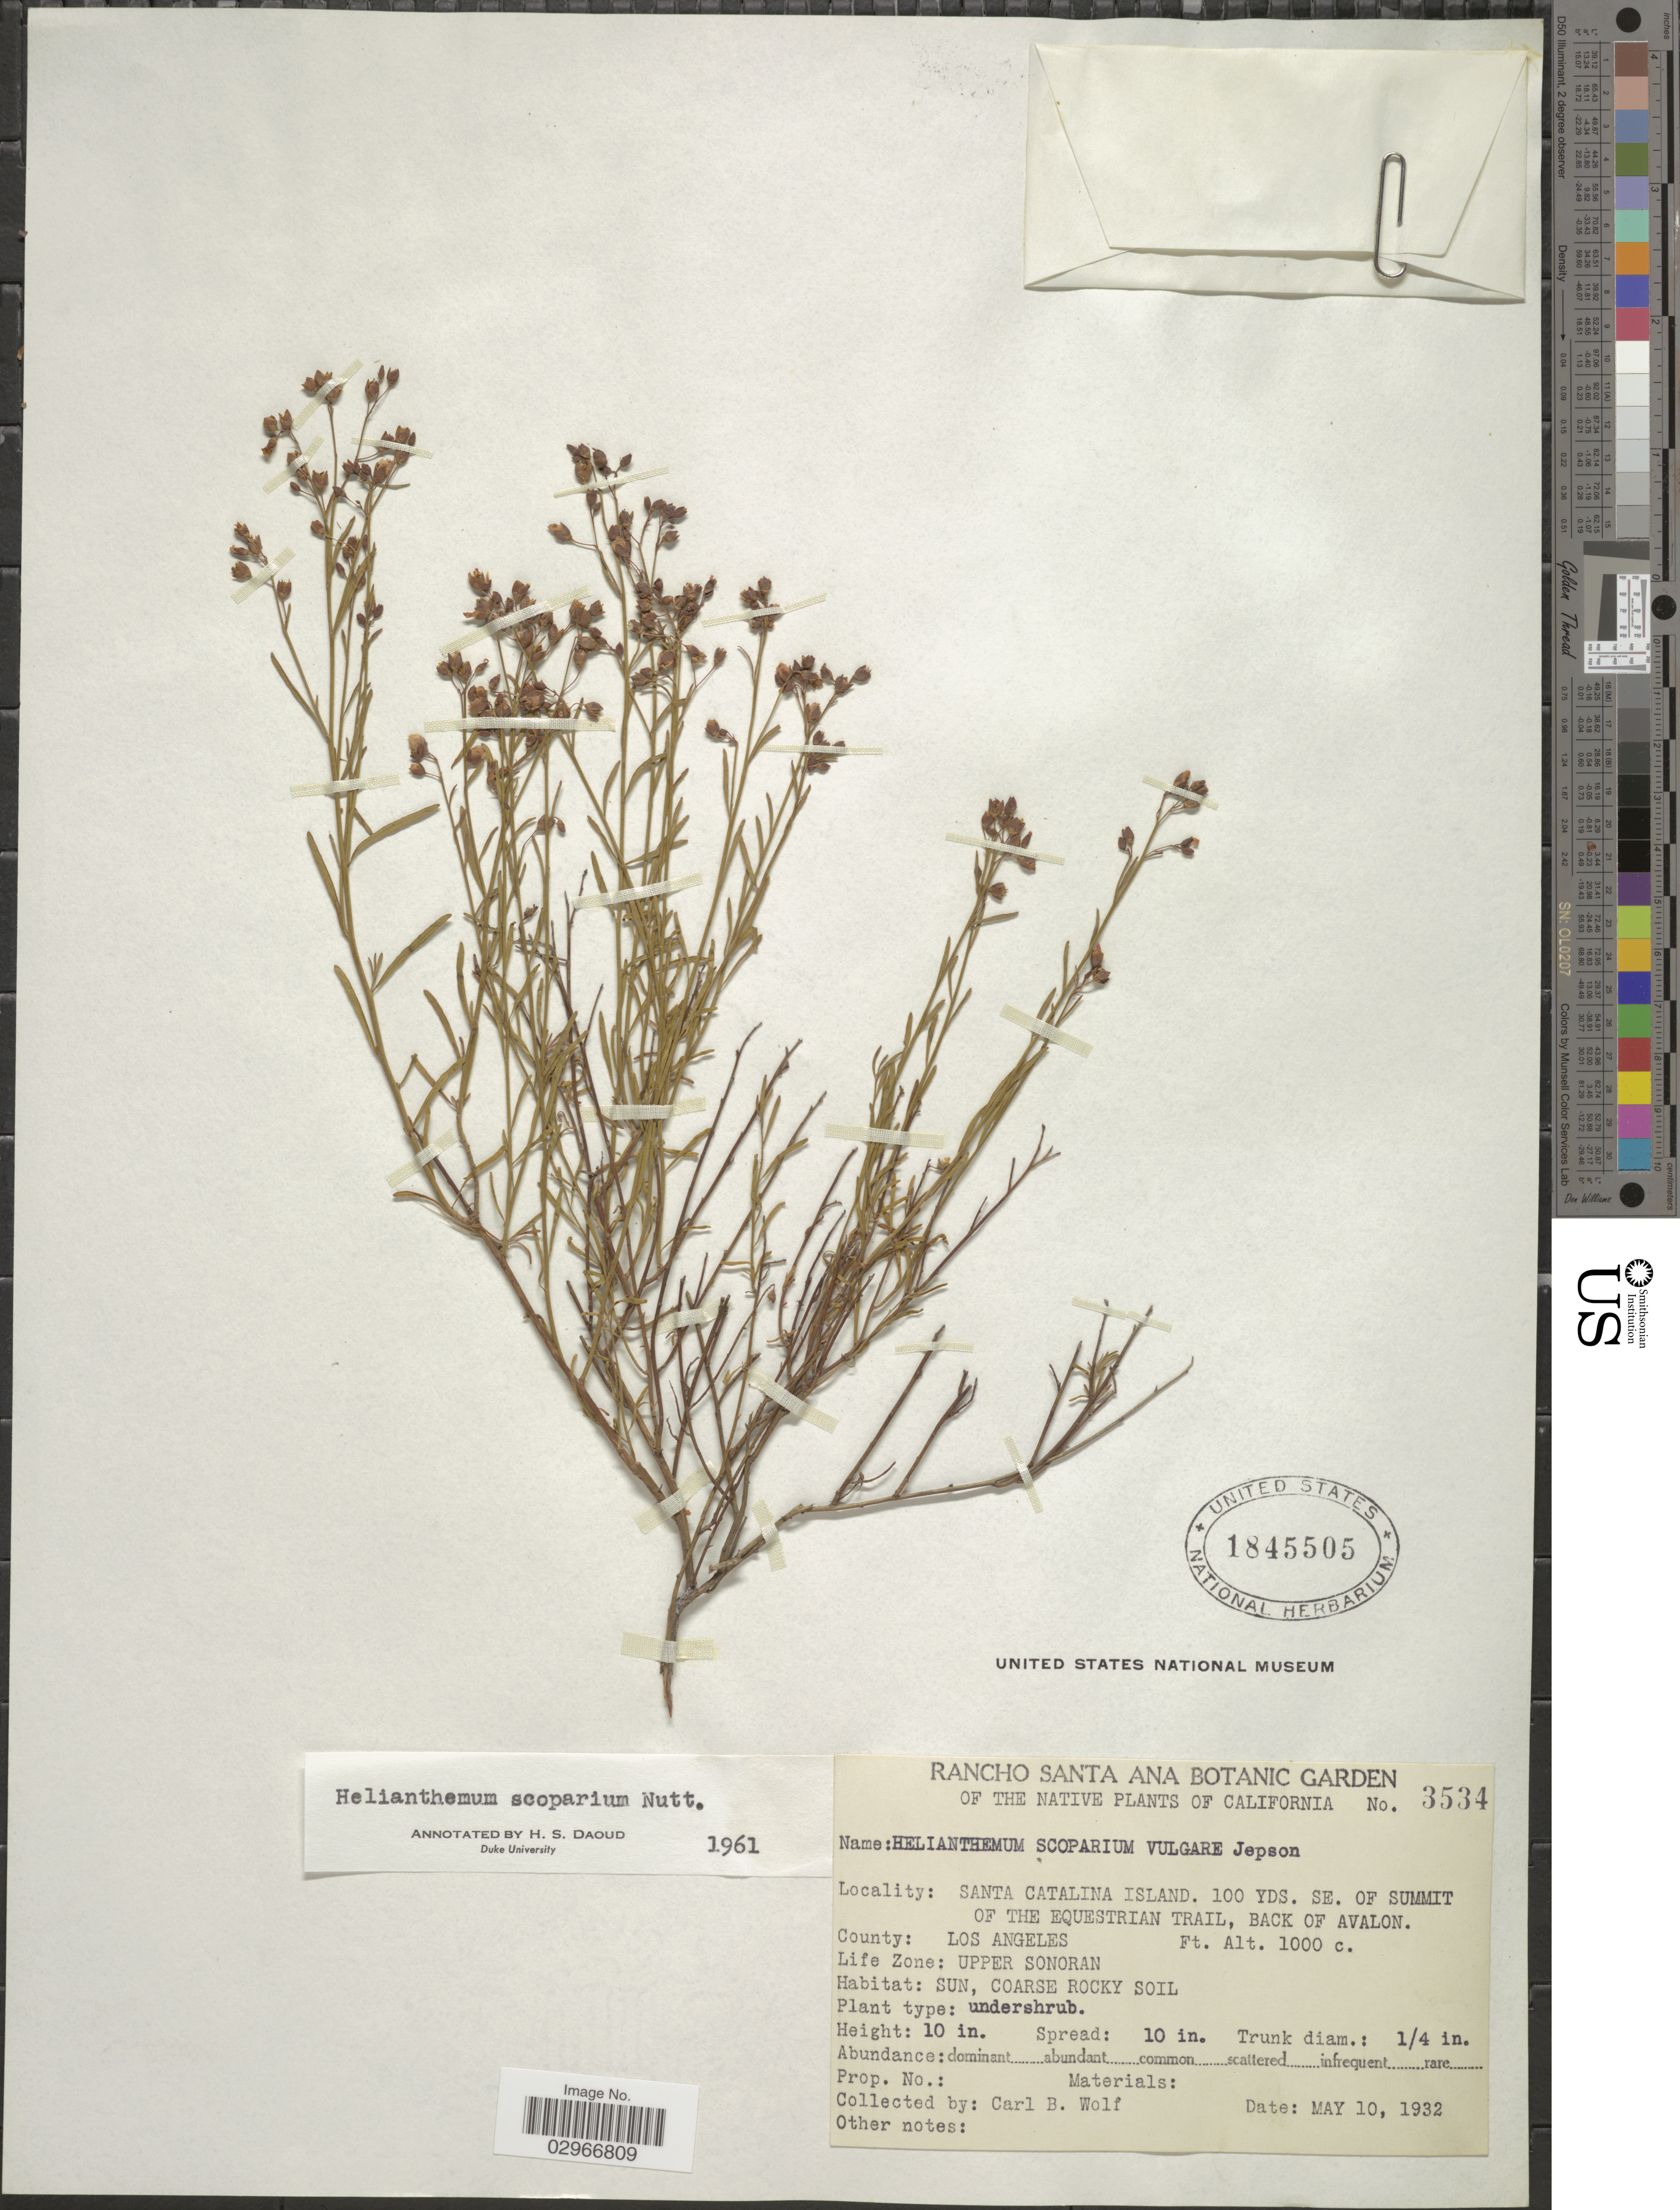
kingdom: Plantae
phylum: Tracheophyta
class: Magnoliopsida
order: Malvales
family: Cistaceae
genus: Helianthemum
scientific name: Helianthemum scoparium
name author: Nutt. ex Torr. & A. Gray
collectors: C. B. Wolf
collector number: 3534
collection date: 1932-05-10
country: United States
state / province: California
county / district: Los Angeles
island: Santa Catalina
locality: Santa Catalina Island. 100 Yds. SE. of Summit of the Equestrian Trail, Back of Avalon. County: Los Angeles.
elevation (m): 305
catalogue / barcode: US 1845505